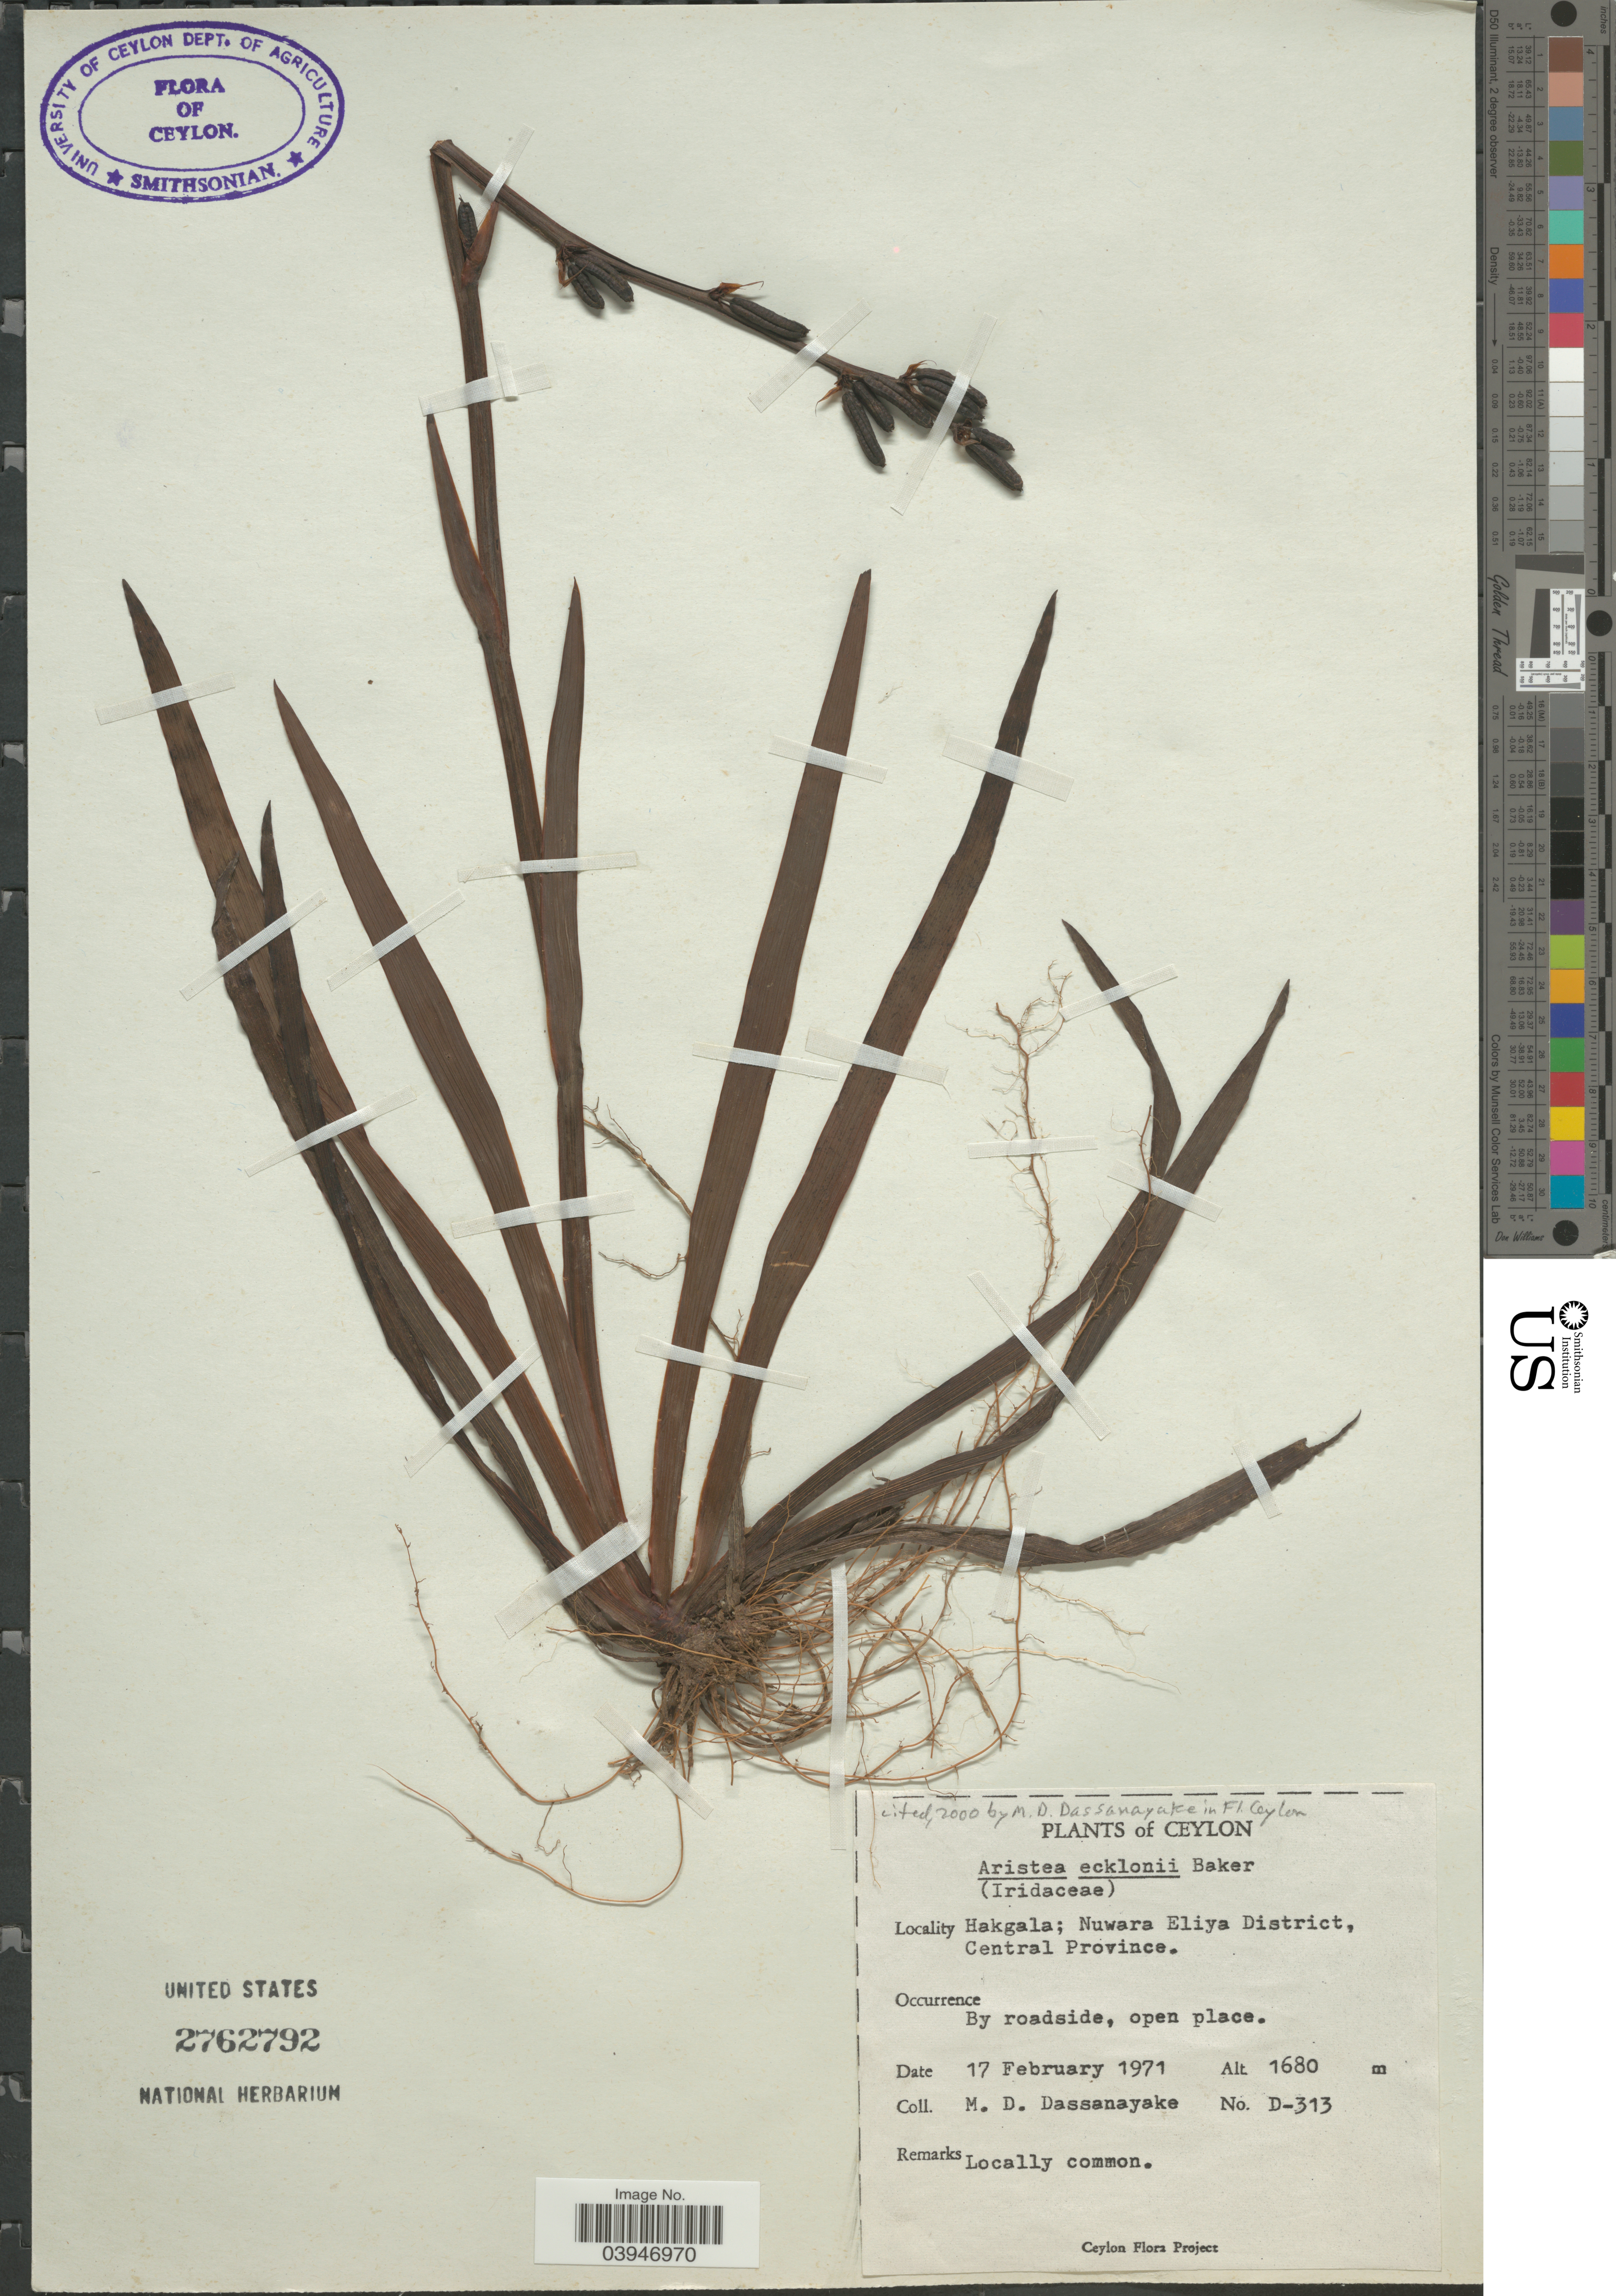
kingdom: Plantae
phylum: Tracheophyta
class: Liliopsida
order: Asparagales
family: Iridaceae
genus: Aristea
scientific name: Aristea ecklonii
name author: Baker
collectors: M. D. Dassanayake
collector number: D-313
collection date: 1971-02-17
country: Sri Lanka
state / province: Central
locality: Ceylon. Hakgala; Nuwara Eliya District.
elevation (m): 1680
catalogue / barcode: US 2762792